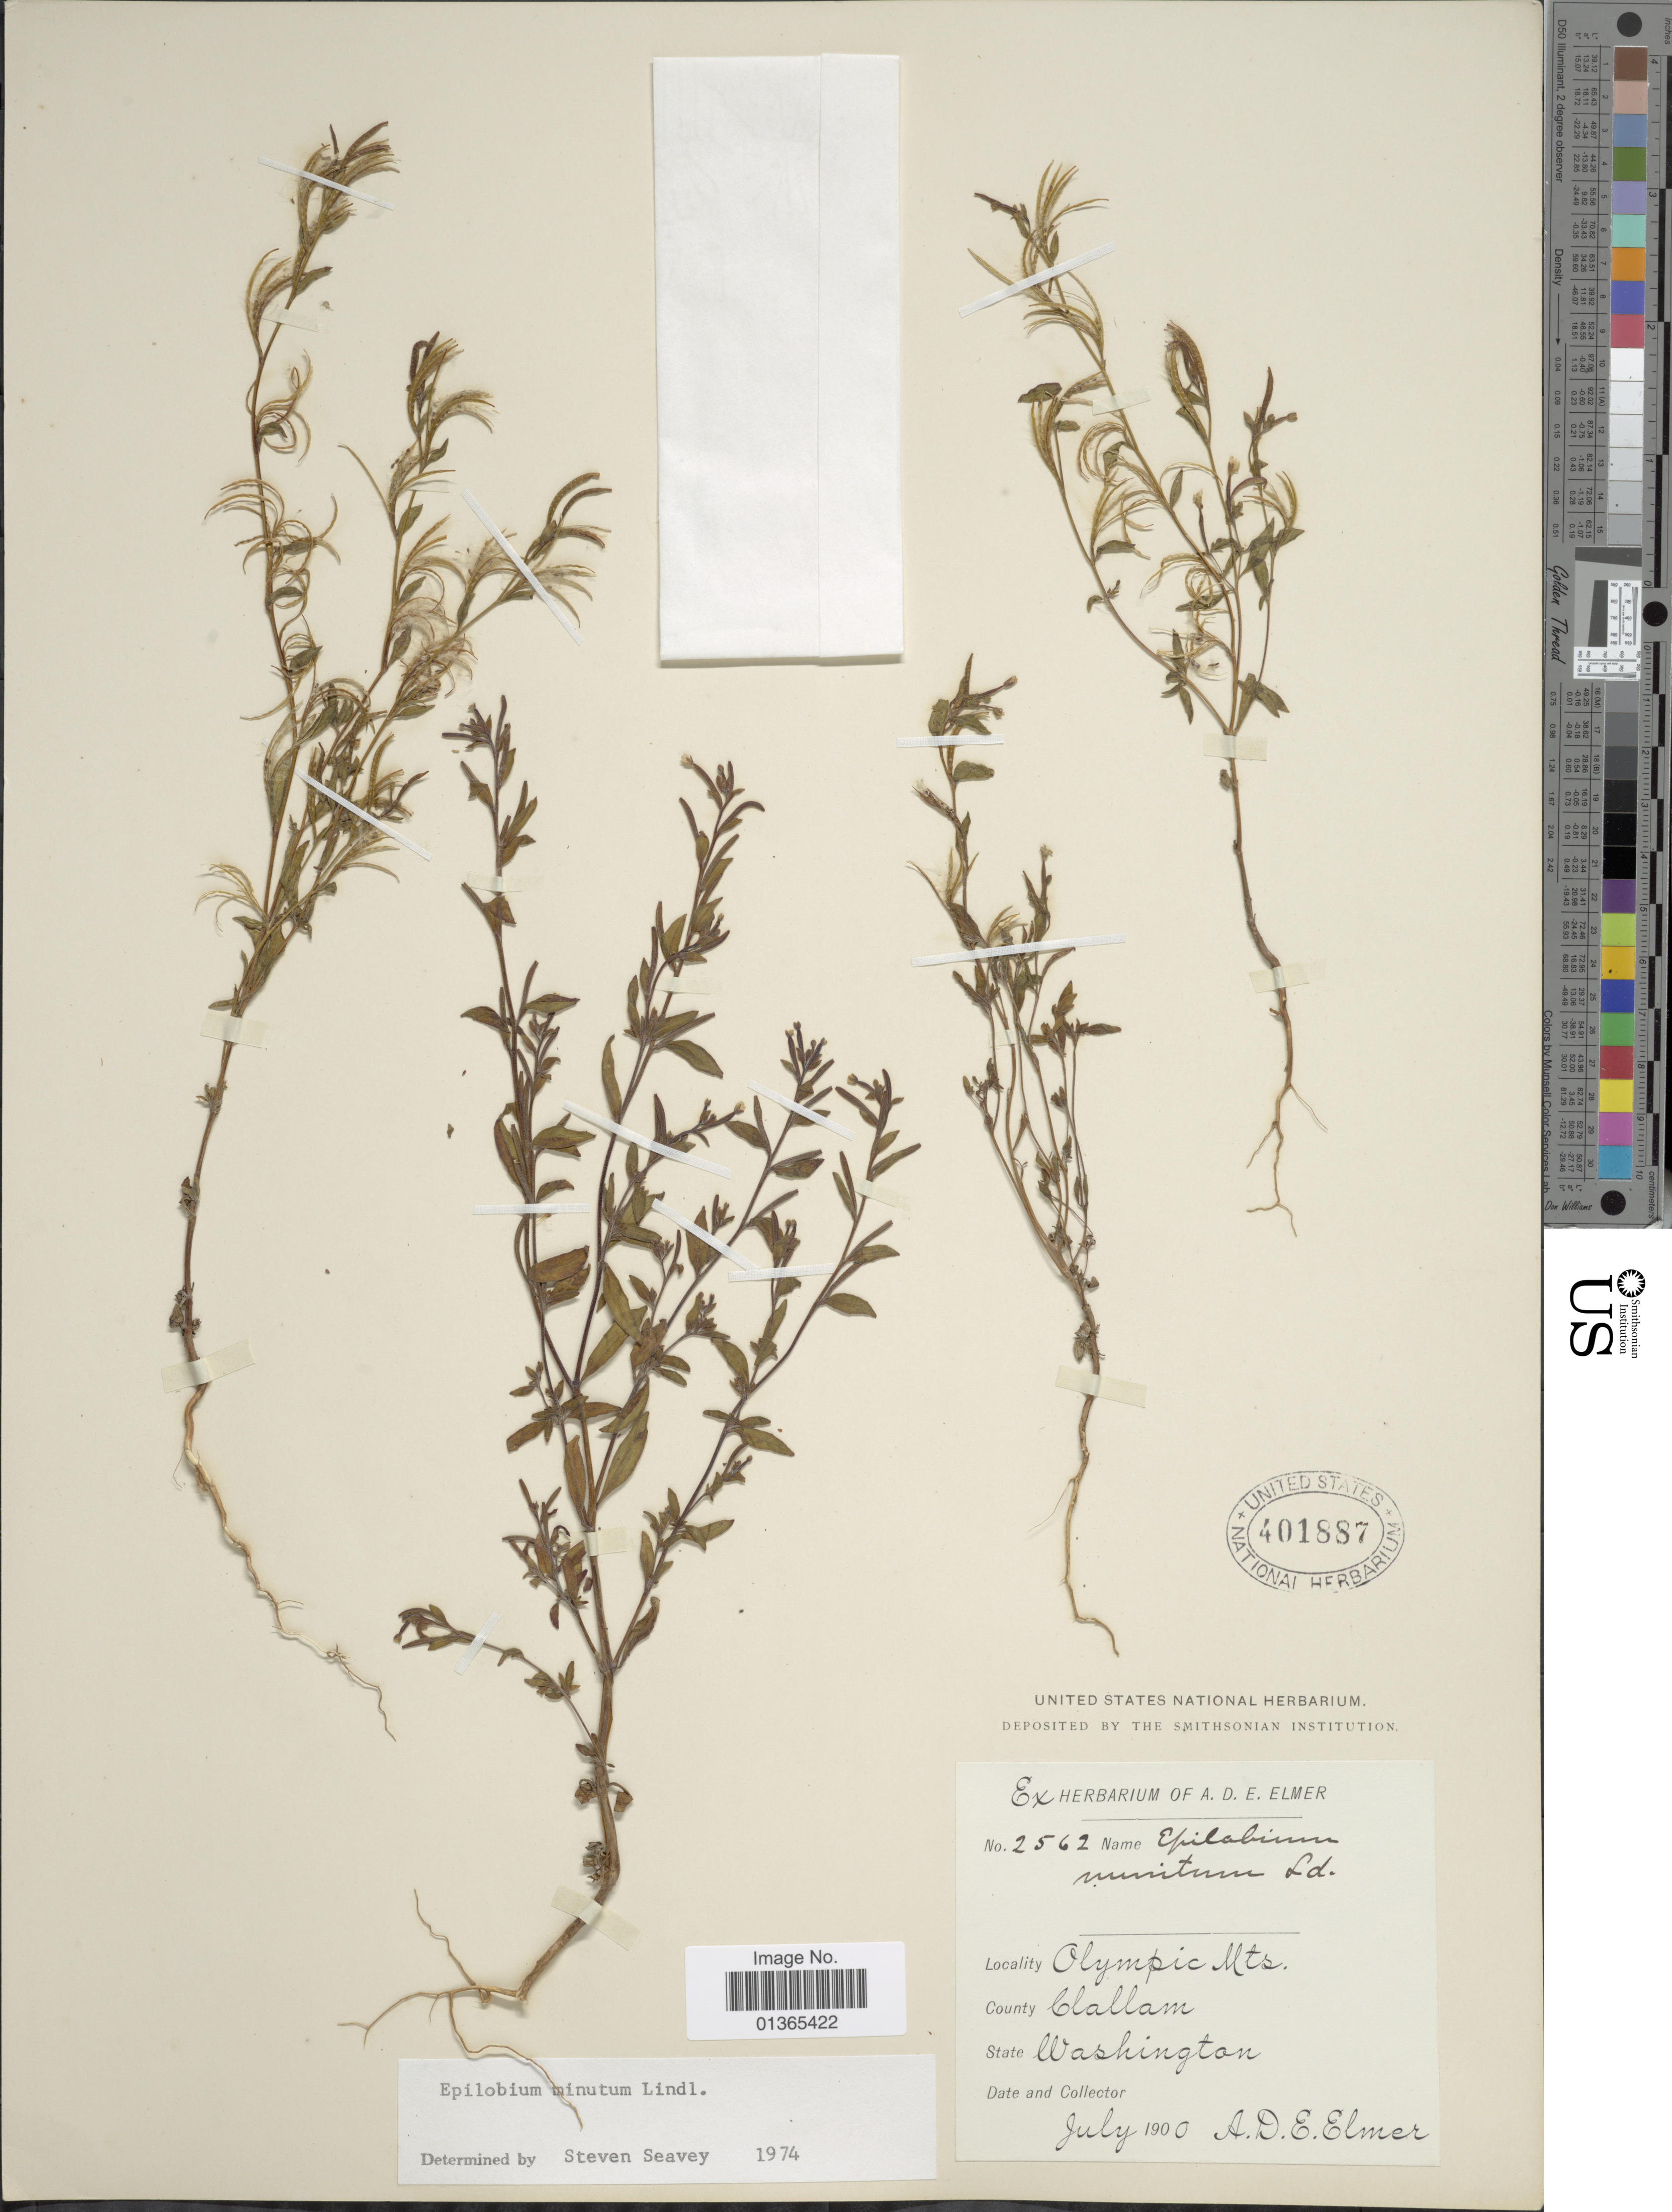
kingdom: Plantae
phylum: Tracheophyta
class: Magnoliopsida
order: Myrtales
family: Onagraceae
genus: Epilobium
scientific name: Epilobium minutum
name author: Lindl. ex Lehm.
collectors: A. D. E. Elmer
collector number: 2562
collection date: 1900-07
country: United States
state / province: Washington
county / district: Clallam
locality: Olympic Mts. County Clallam.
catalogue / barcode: US 401887